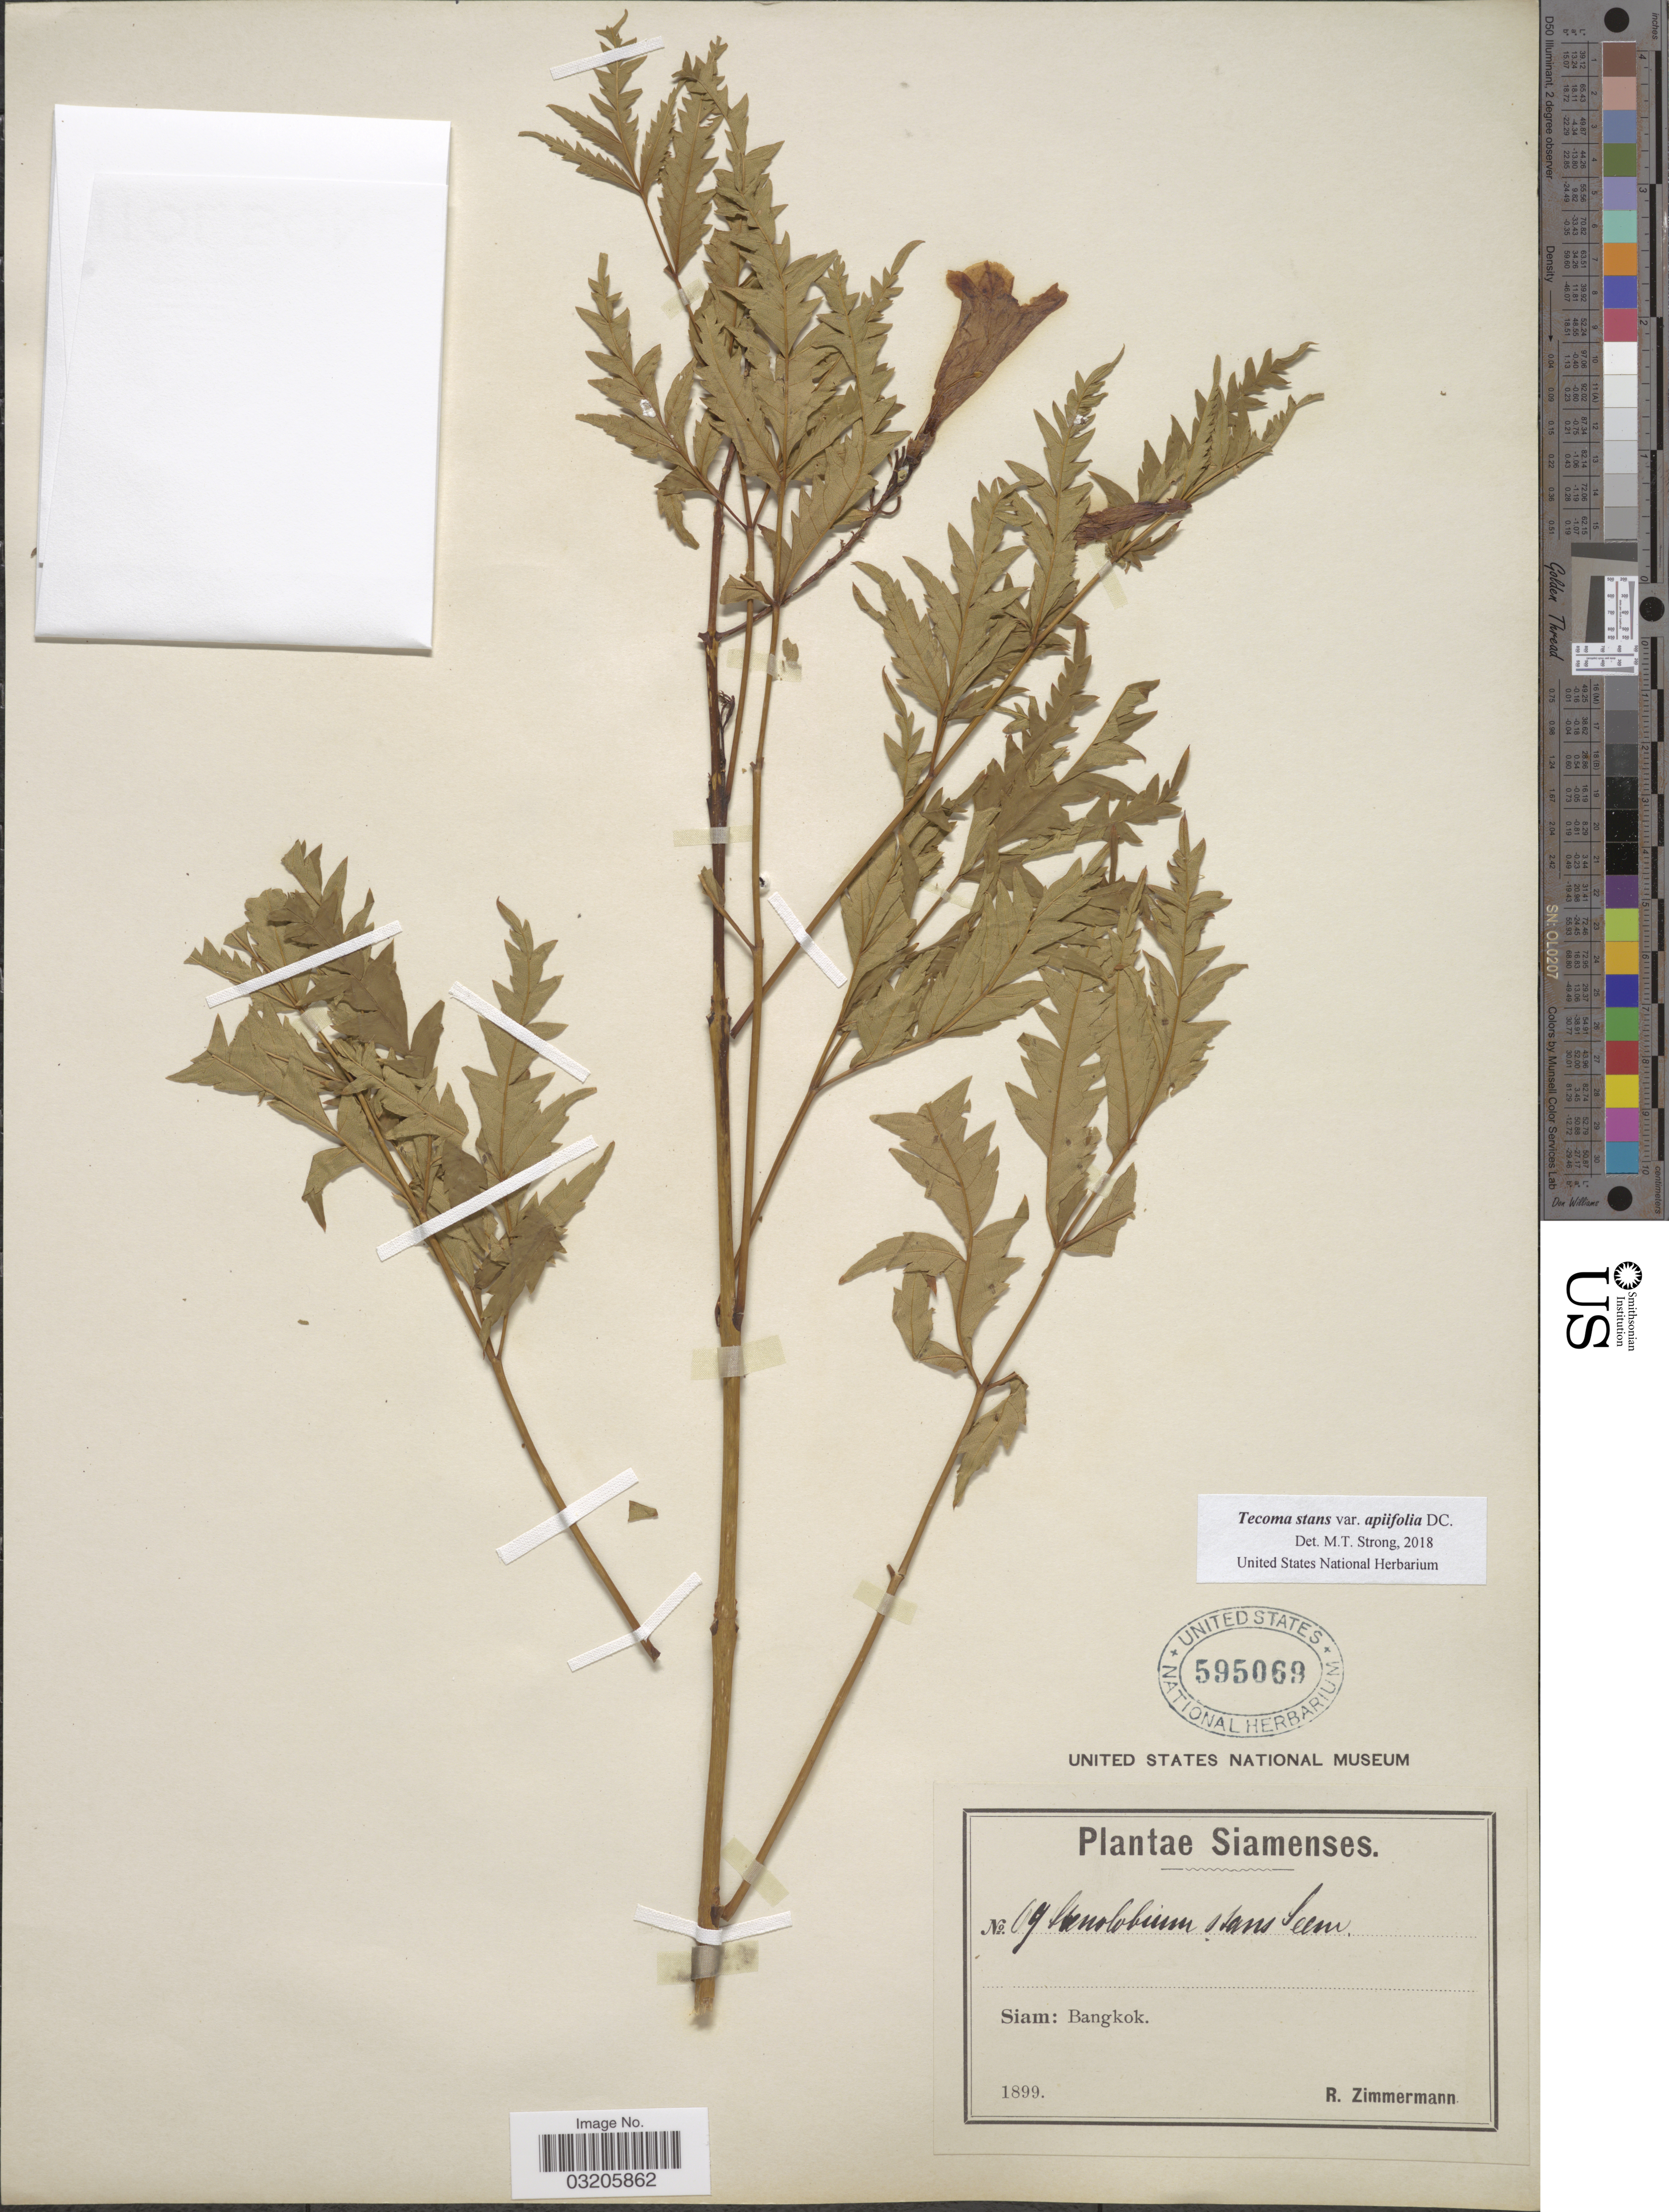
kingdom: Plantae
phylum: Tracheophyta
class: Magnoliopsida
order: Lamiales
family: Bignoniaceae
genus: Tecoma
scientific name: Tecoma stans var. apiifolia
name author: DC.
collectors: R. Zimmerman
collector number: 69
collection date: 1899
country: Thailand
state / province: Bangkok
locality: Siam: Bangkok.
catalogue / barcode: US 595069